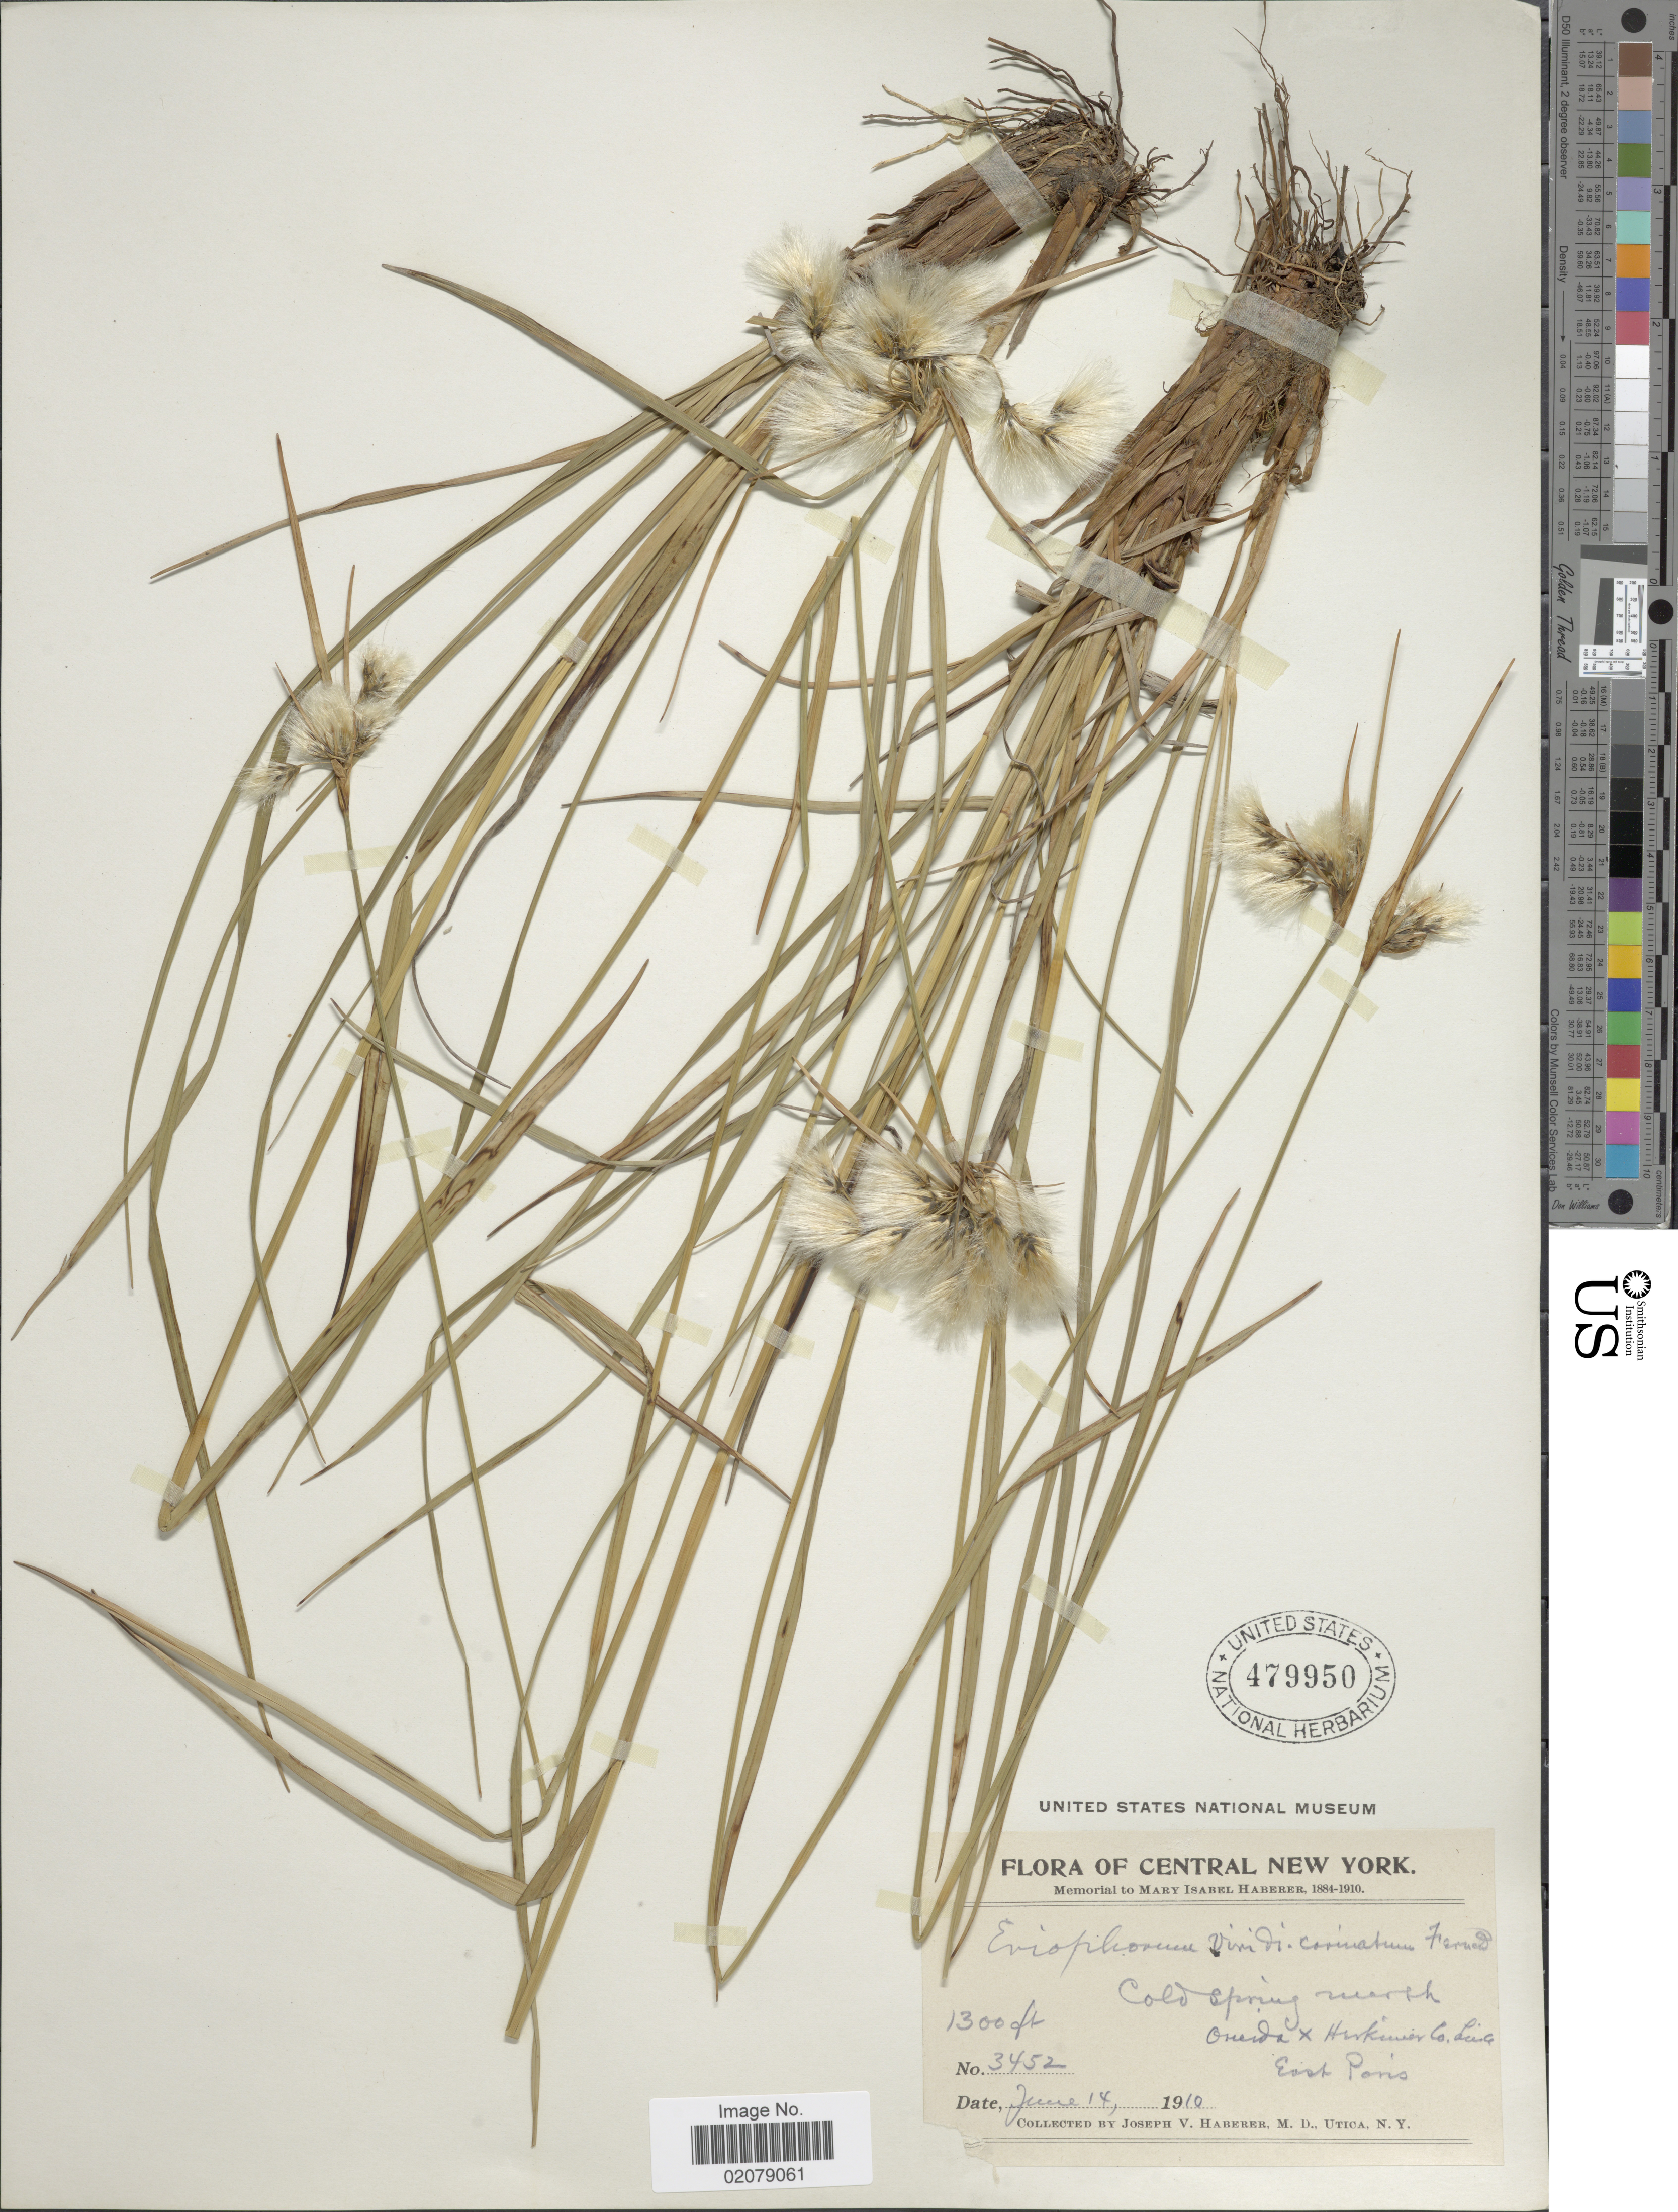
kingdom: Plantae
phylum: Tracheophyta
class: Liliopsida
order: Poales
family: Cyperaceae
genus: Eriophorum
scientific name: Eriophorum viridicarinatum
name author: (Englem.) Fernald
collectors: J. V. Haberer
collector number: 3452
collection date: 1910-06-14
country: United States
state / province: New York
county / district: Oneida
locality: Central New York, Cold Spring marsh, Oneida & Herkimer Co., Line, East Paris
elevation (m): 396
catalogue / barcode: US 479950